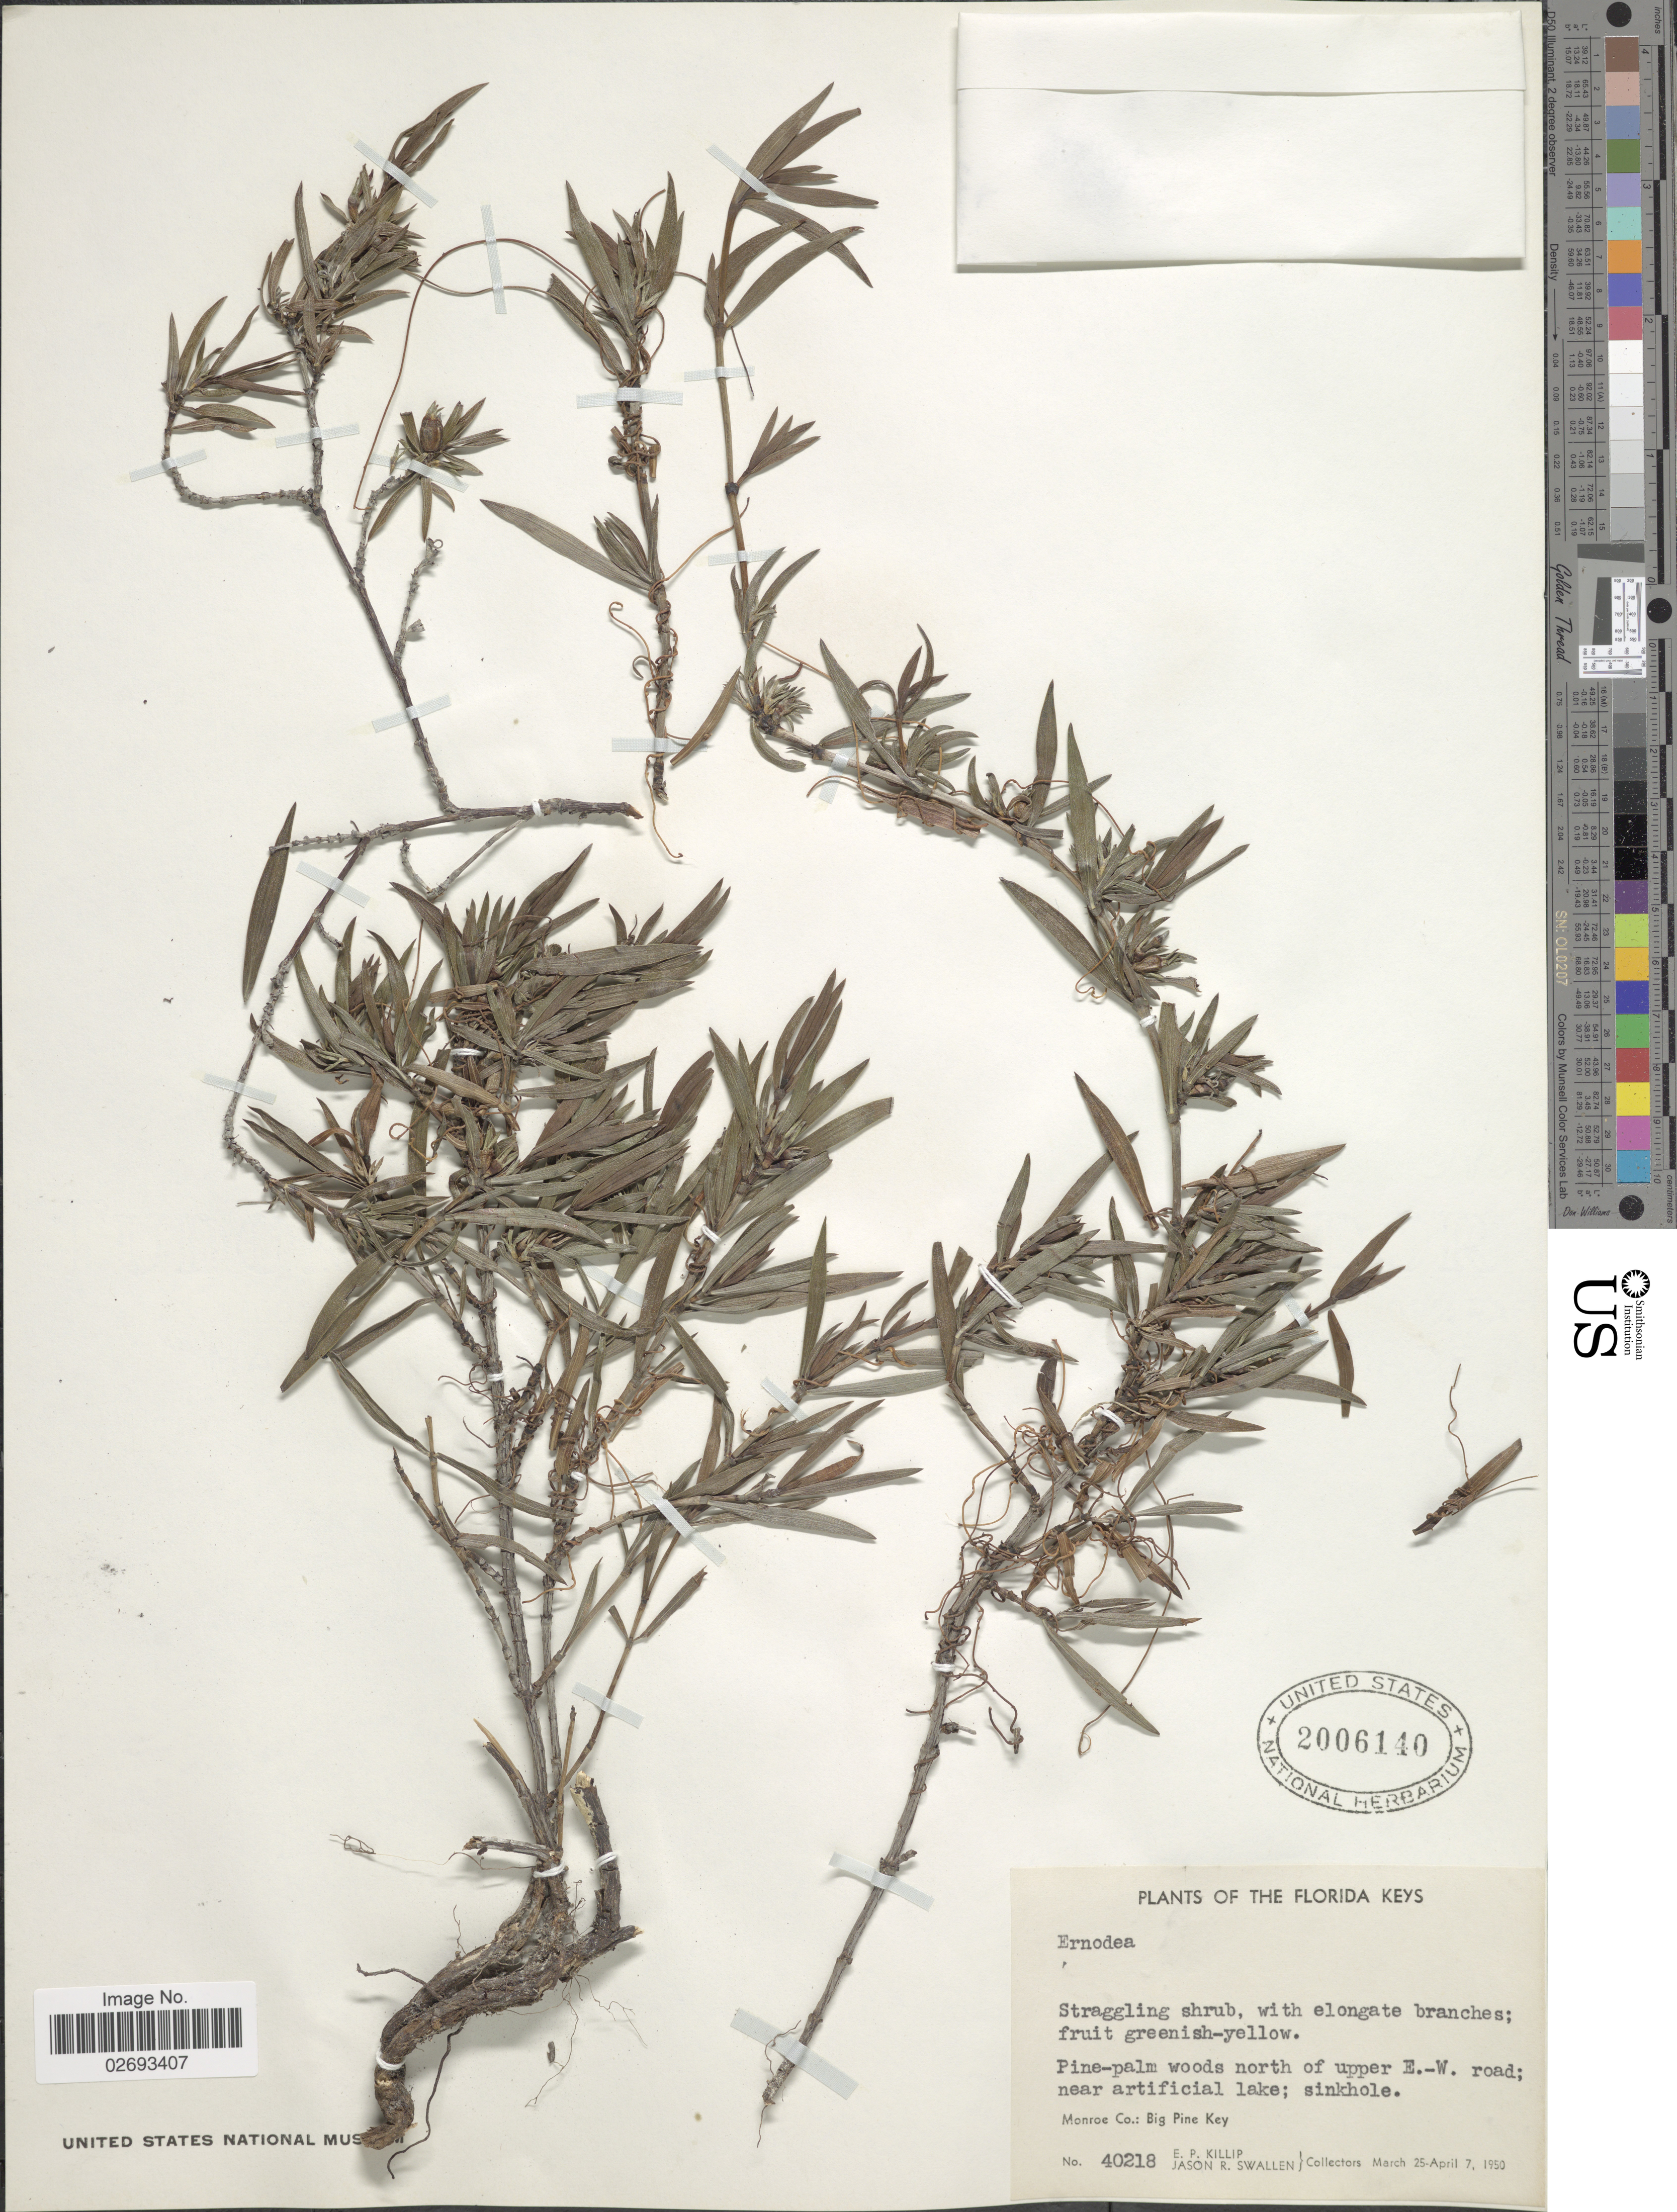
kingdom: Plantae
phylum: Tracheophyta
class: Magnoliopsida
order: Gentianales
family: Rubiaceae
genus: Ernodea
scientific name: Ernodea littoralis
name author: Sw.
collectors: E. P. Killip & J. R. Swallen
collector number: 40218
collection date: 1950-03-25/1950-04-07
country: United States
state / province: Florida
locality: Florida Keys. Woods north of upper E.-W road near artificial lake. Monroe Co.: Big Pine Key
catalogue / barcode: US 2006140